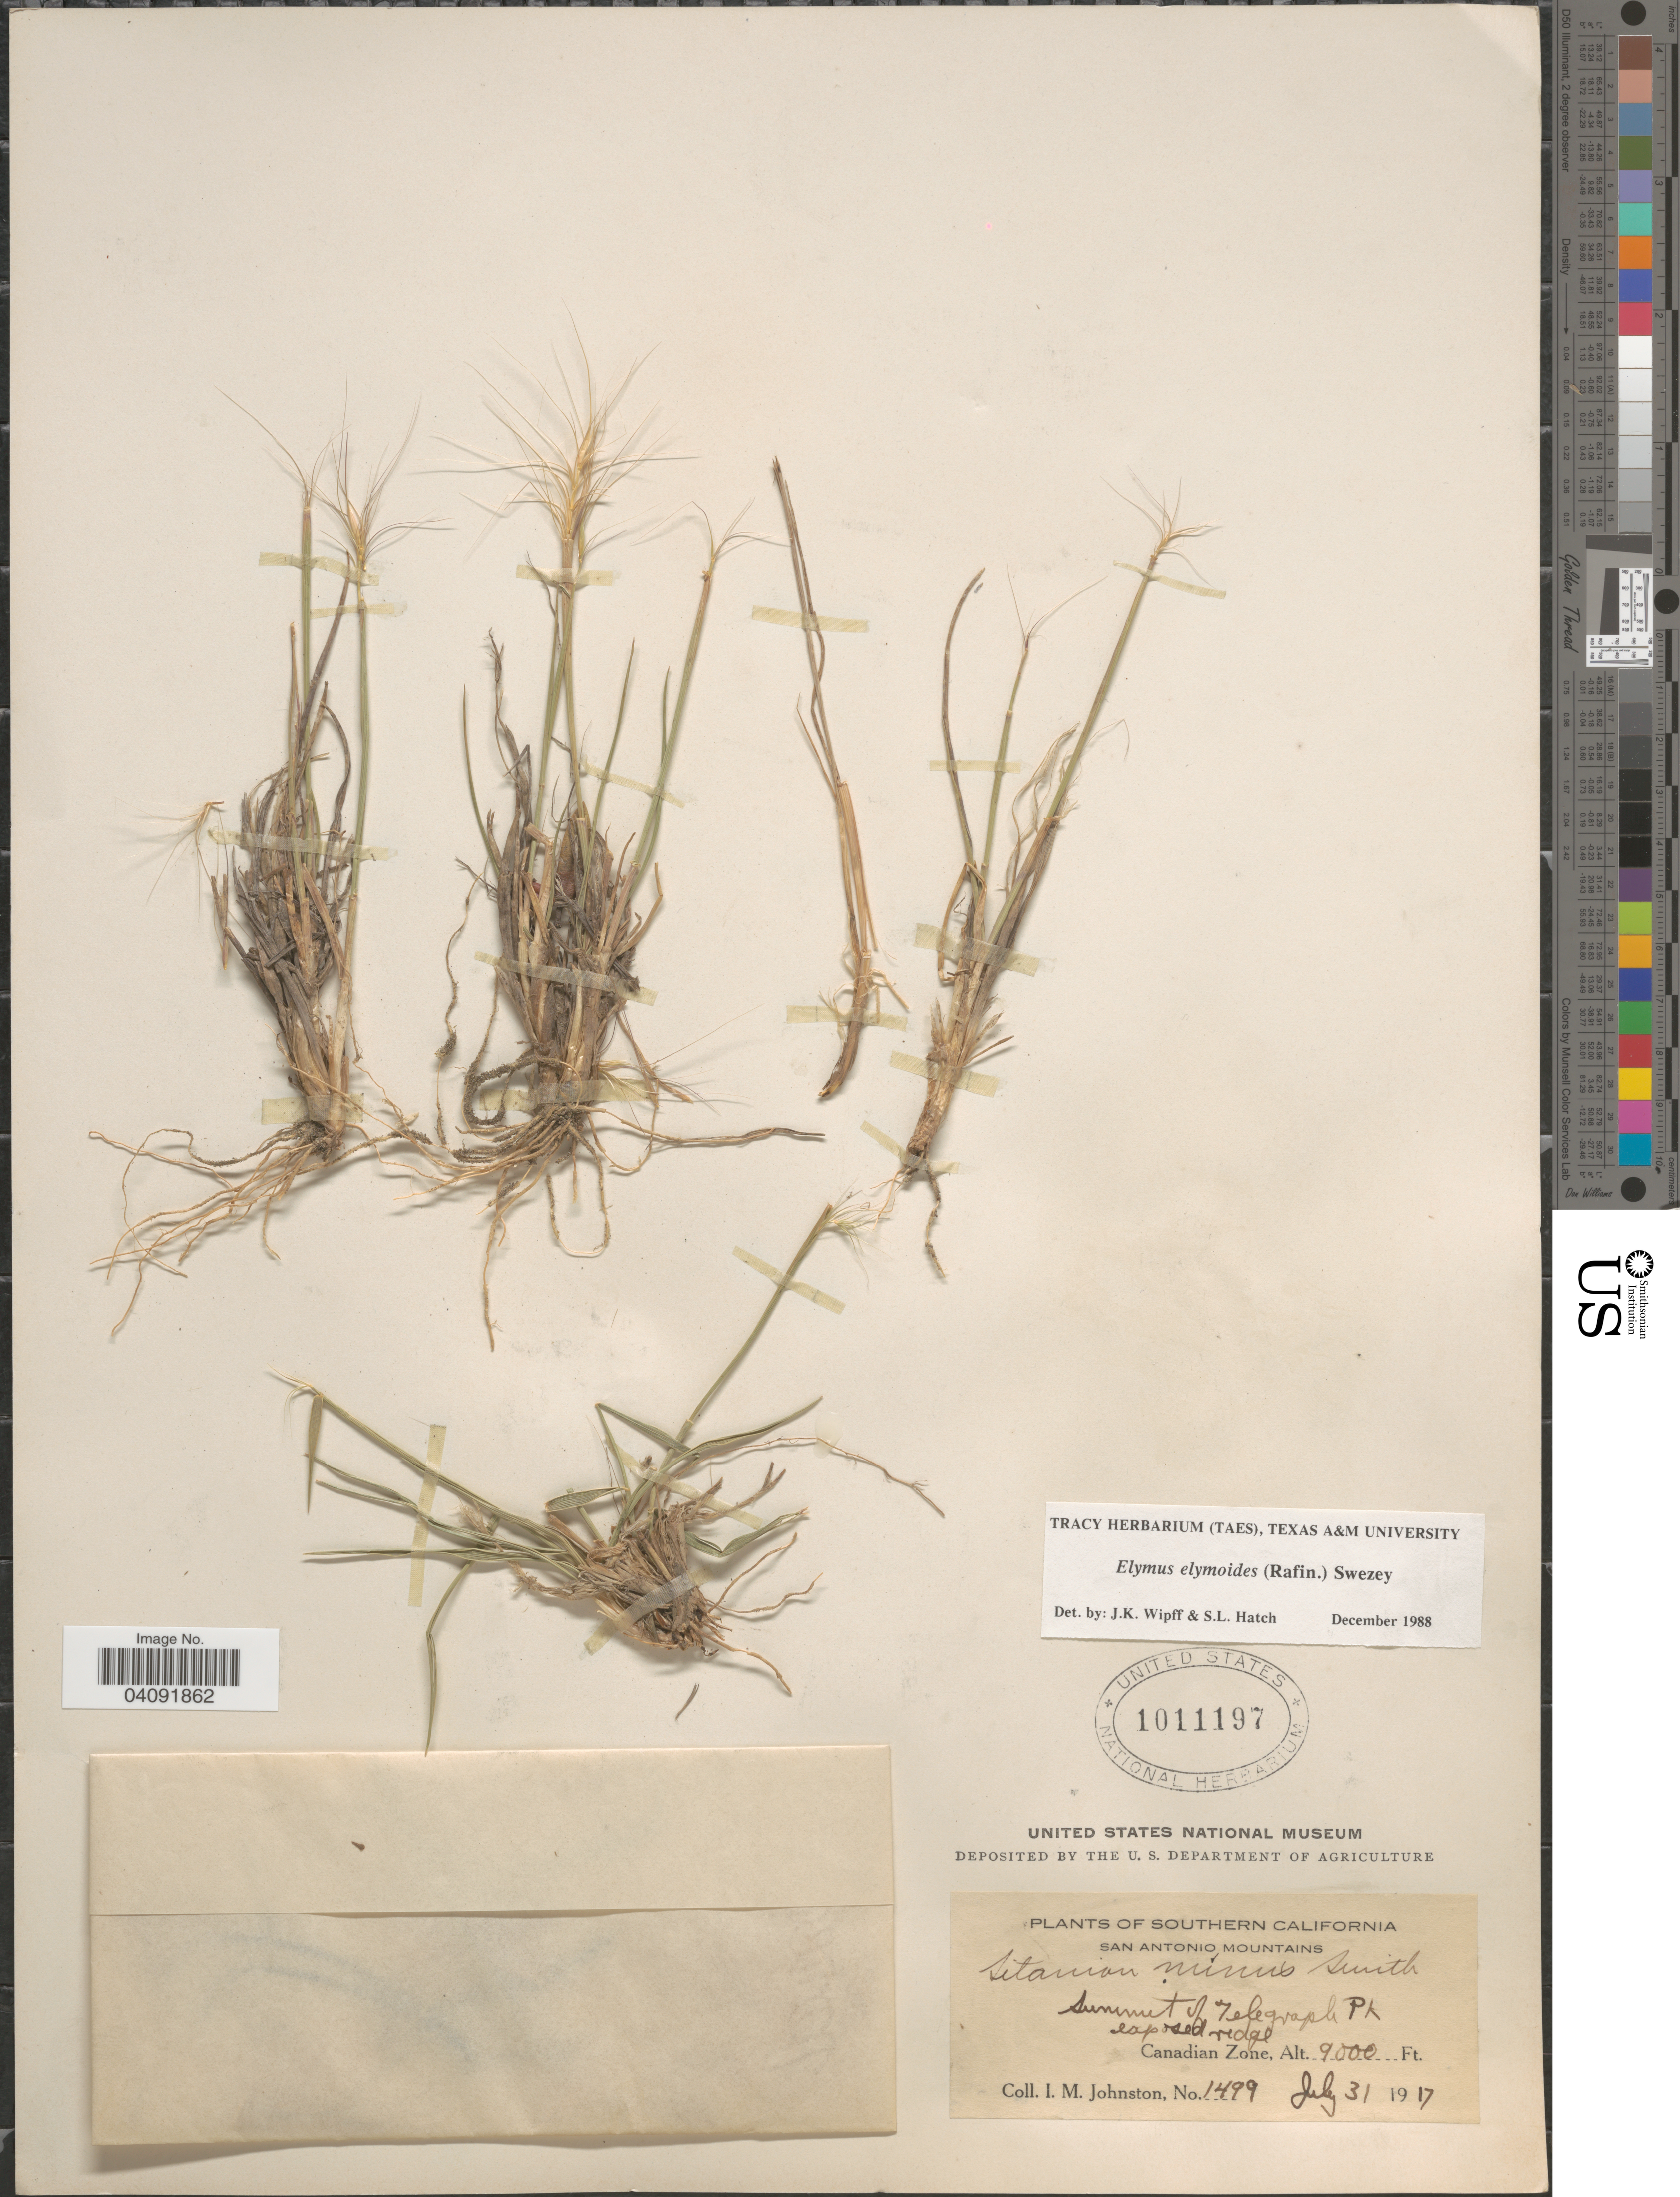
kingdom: Plantae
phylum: Tracheophyta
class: Liliopsida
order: Poales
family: Poaceae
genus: Elymus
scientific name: Elymus elymoides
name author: (Raf.) Swezey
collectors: I.M. Johnston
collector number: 1499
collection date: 1917-07-31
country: United States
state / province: California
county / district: Los Angeles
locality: Southern California. San Antonio Mountains. Summit of Telegraph Pk exposed ridge. Canadian Zone.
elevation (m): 2743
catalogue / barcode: US 1011197